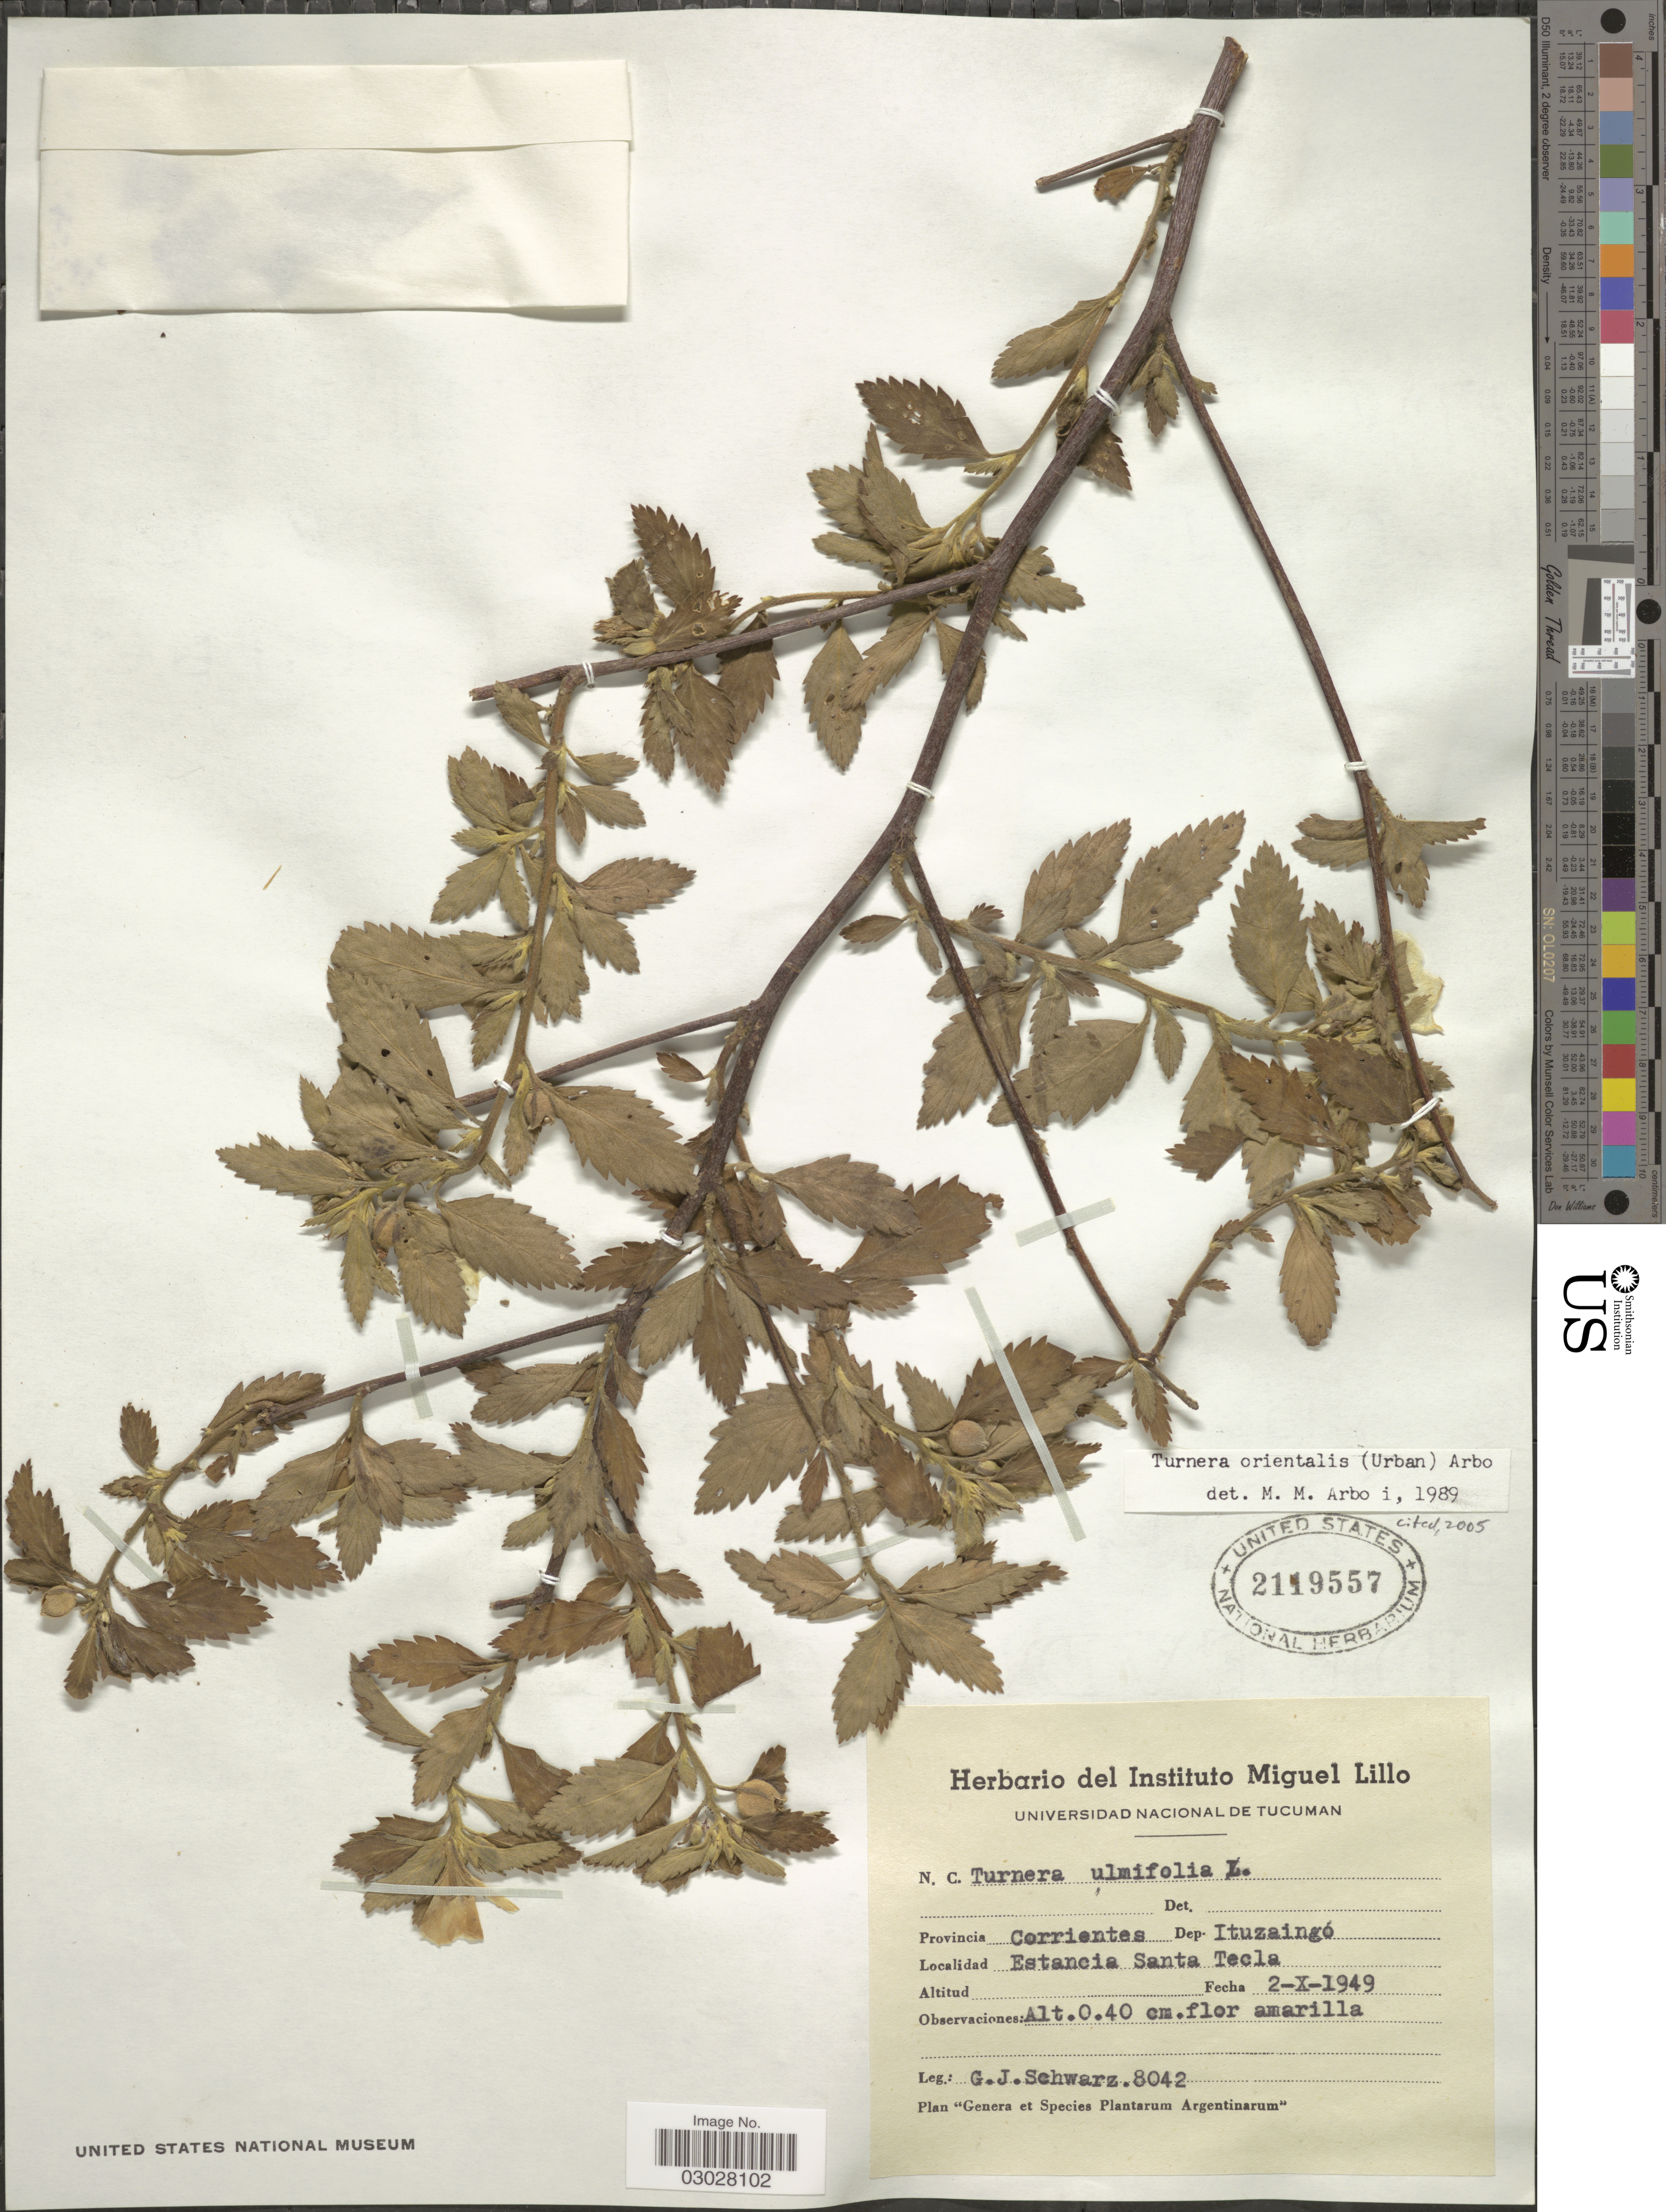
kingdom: Plantae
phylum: Tracheophyta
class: Magnoliopsida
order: Malpighiales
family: Turneraceae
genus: Turnera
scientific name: Turnera orientalis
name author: (Urb.) Arbo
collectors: G. J. Schwarz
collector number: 8042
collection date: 1949-10-02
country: Argentina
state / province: Corrientes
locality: Provincia Corrientes. Dep. Ituzaingó. Estancia Santa Tecla.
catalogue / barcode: US 2119557